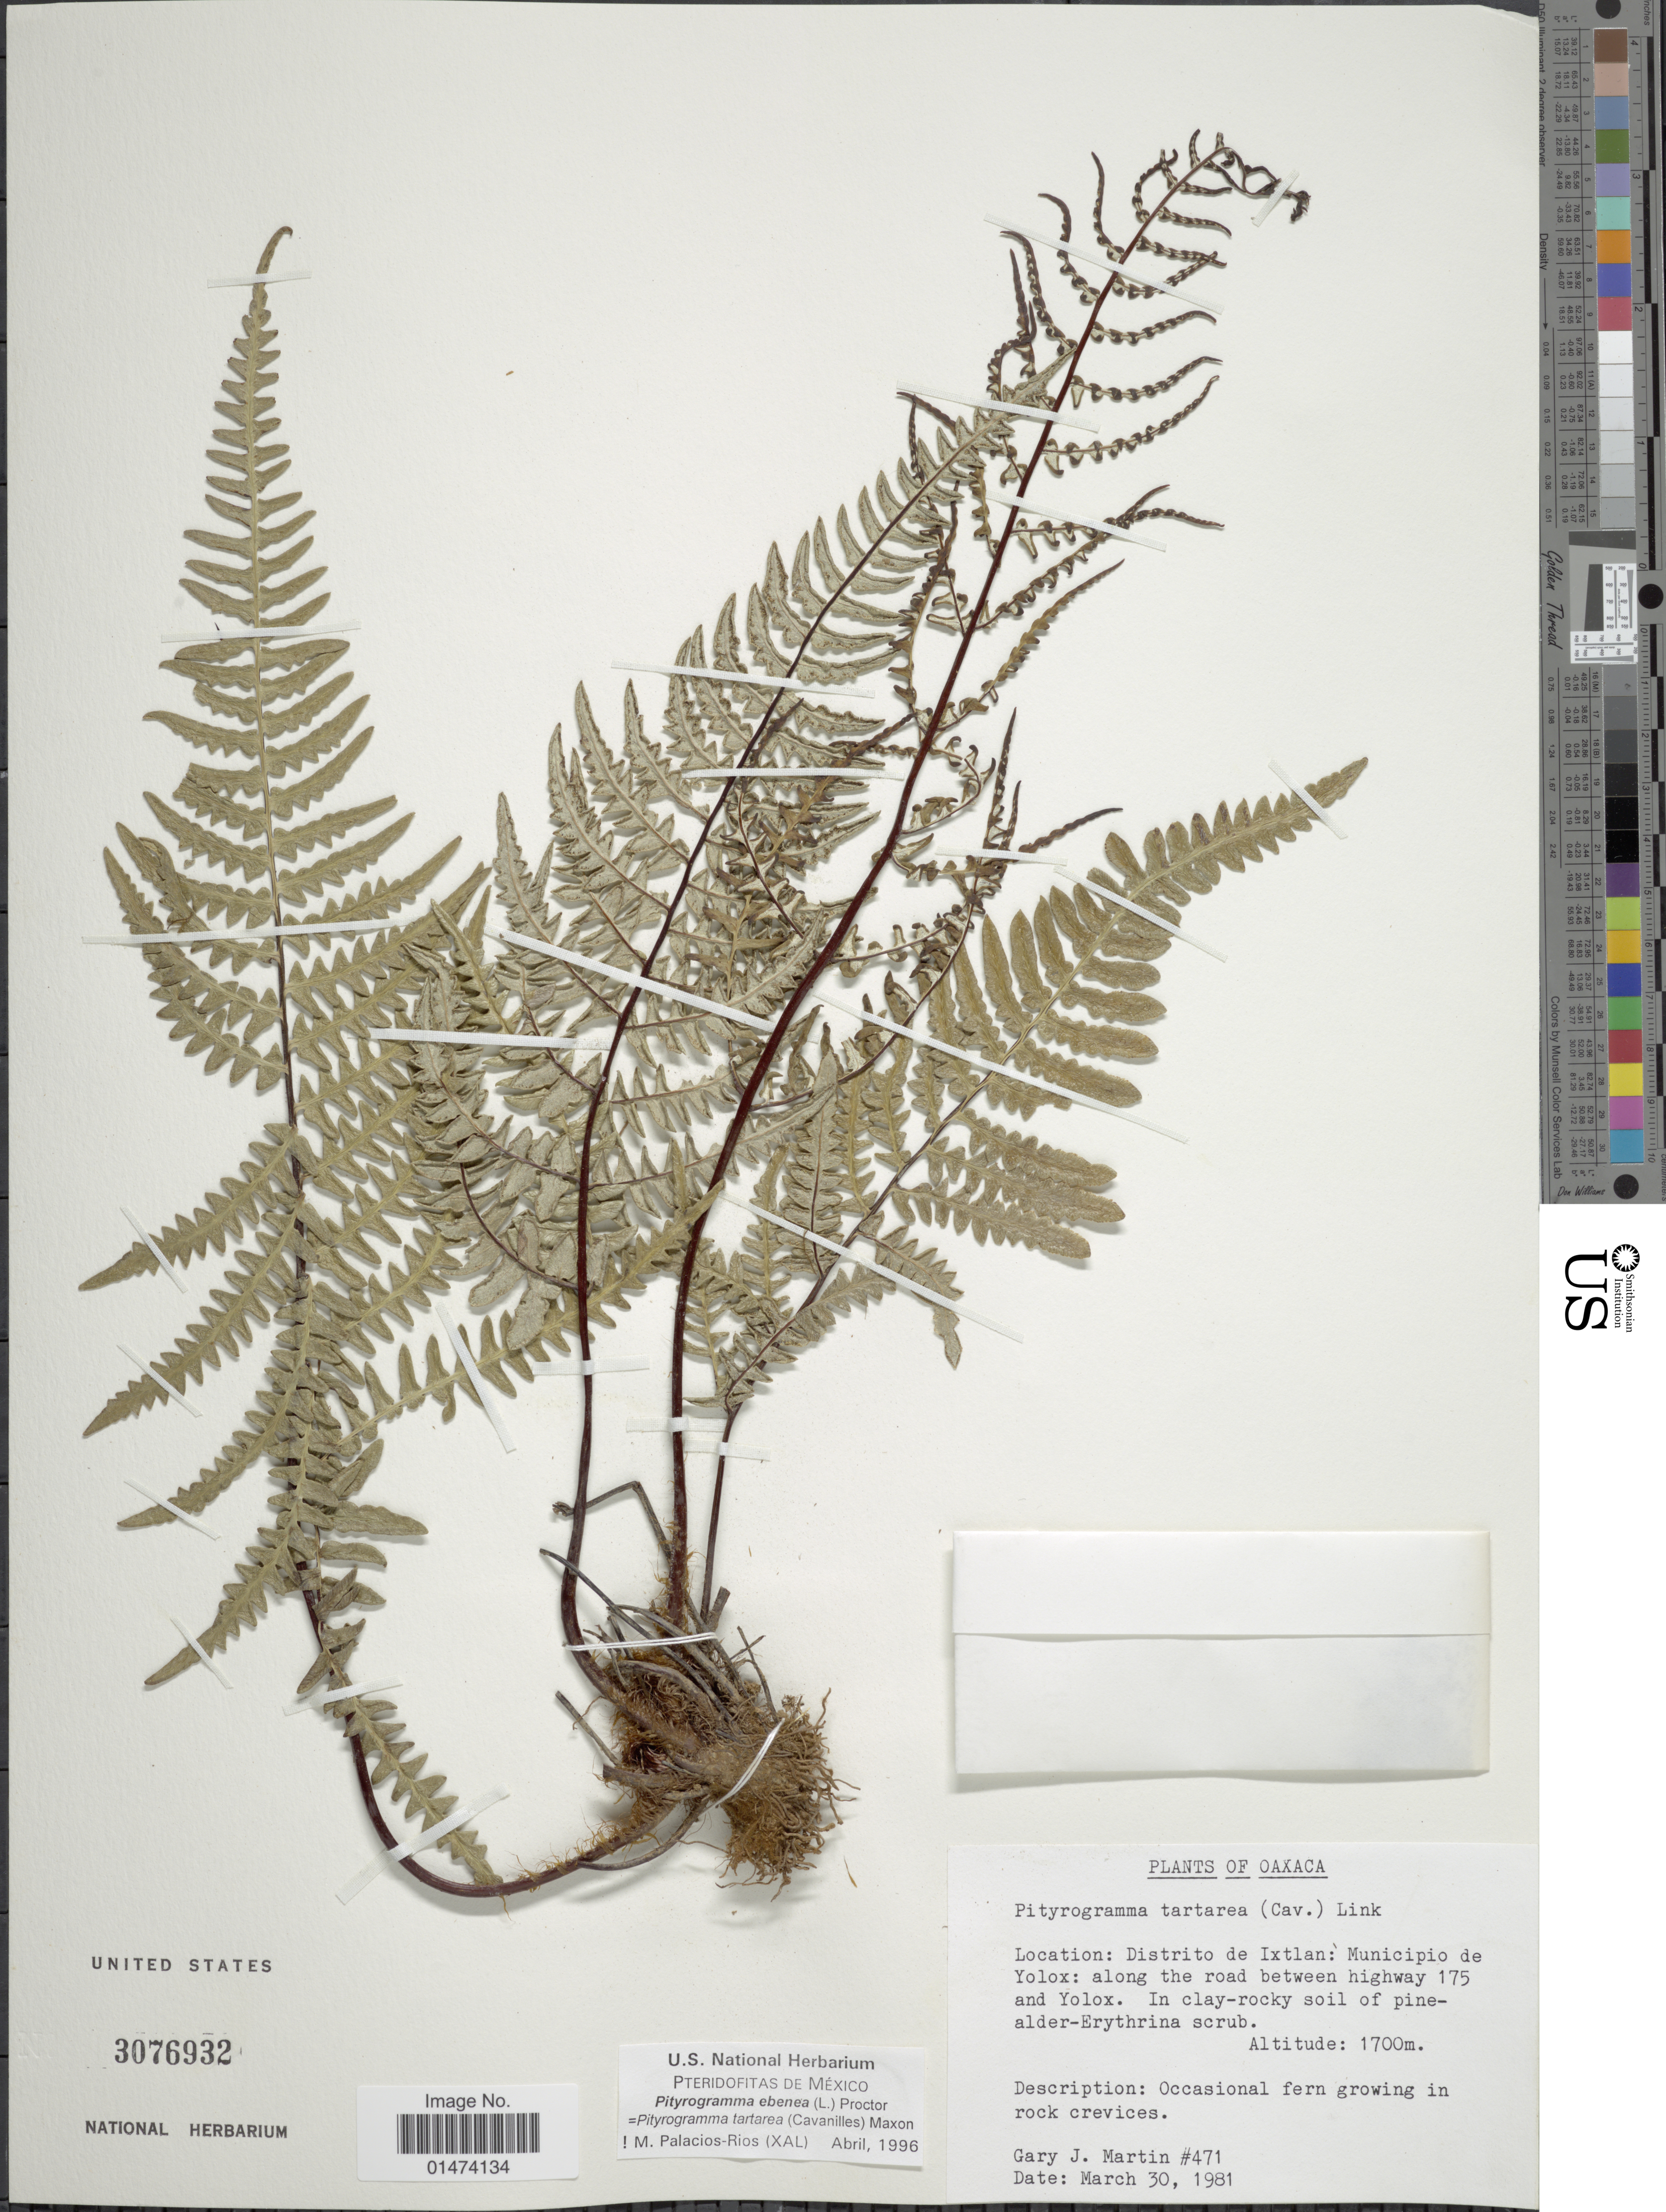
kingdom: Plantae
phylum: Tracheophyta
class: Polypodiopsida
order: Polypodiales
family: Pteridaceae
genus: Pityrogramma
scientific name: Pityrogramma tartarea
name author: (Cav.) Maxon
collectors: G. J. Martin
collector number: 471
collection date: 1981-03-30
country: Mexico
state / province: Oaxaca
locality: Distrito de ixtlan : Municipio de Yolox: along the road between highway 175 and Yolox. In Clay-rocky soil of pine-alder-Erythrina scrub.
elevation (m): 1700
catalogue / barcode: US 3076932